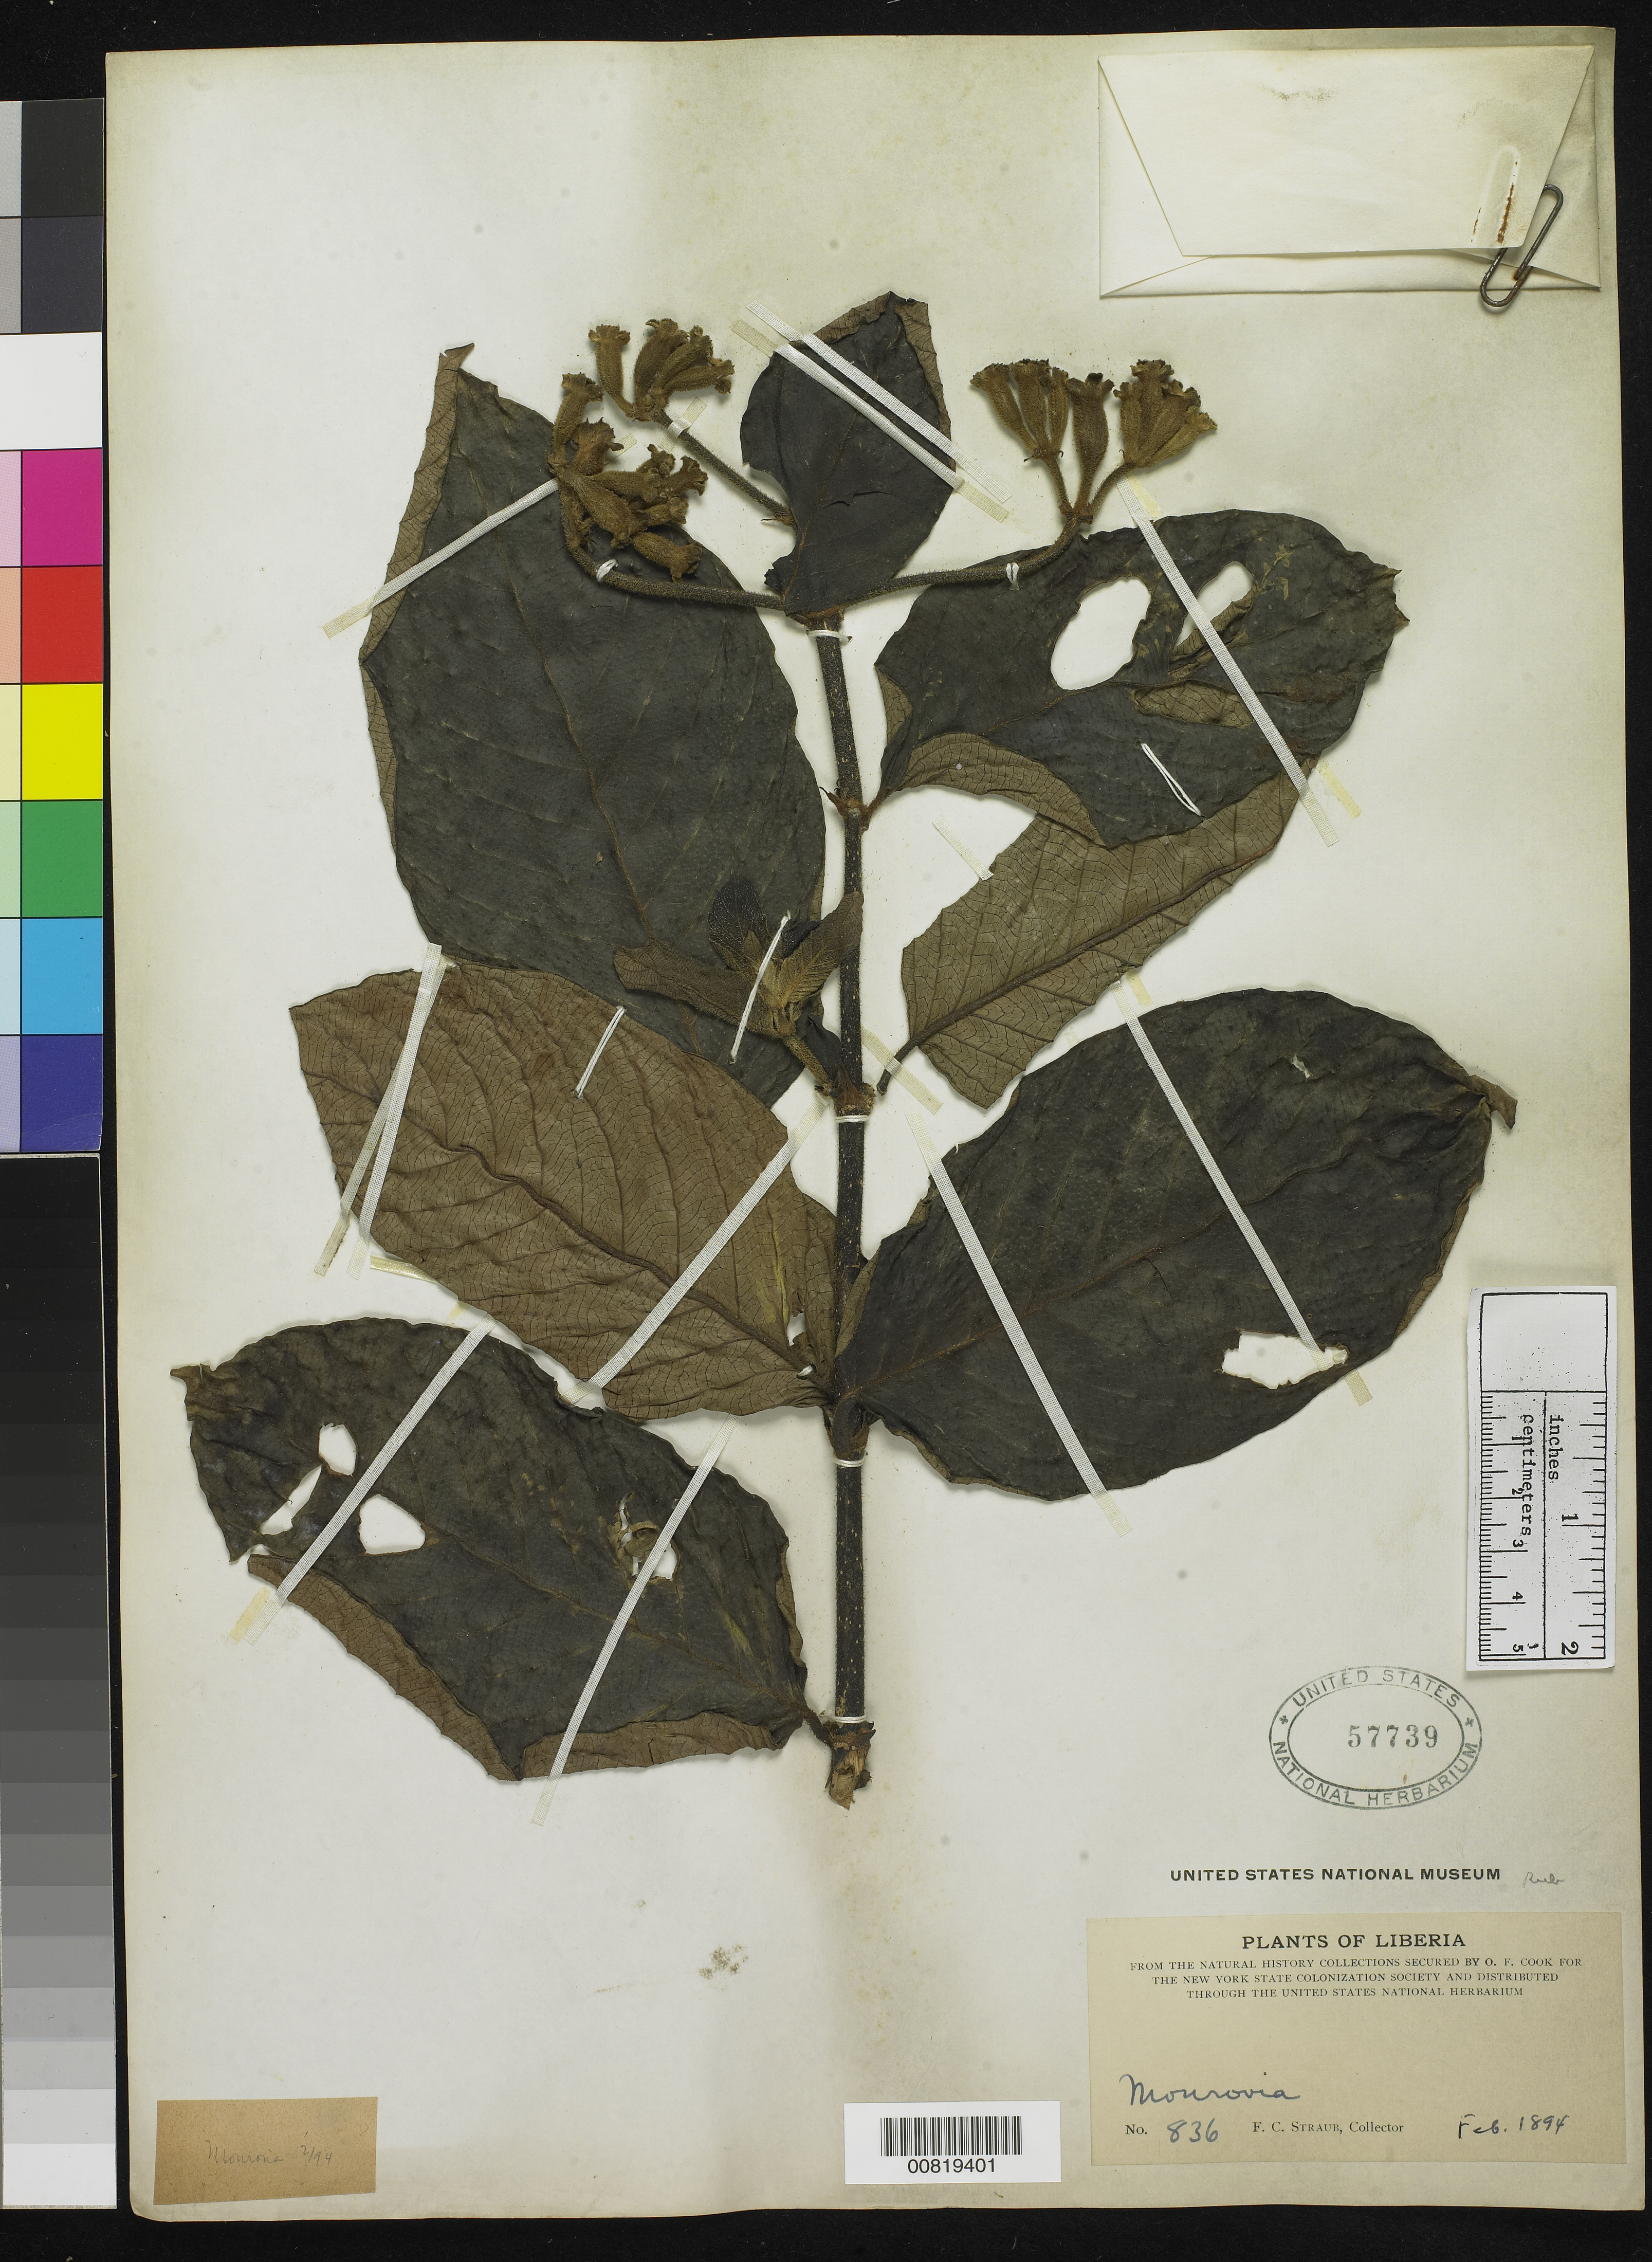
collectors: F. Straub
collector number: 836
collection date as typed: Feb 1894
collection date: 1894-02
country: Liberia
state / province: Montserrado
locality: Monrovia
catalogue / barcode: US 57739